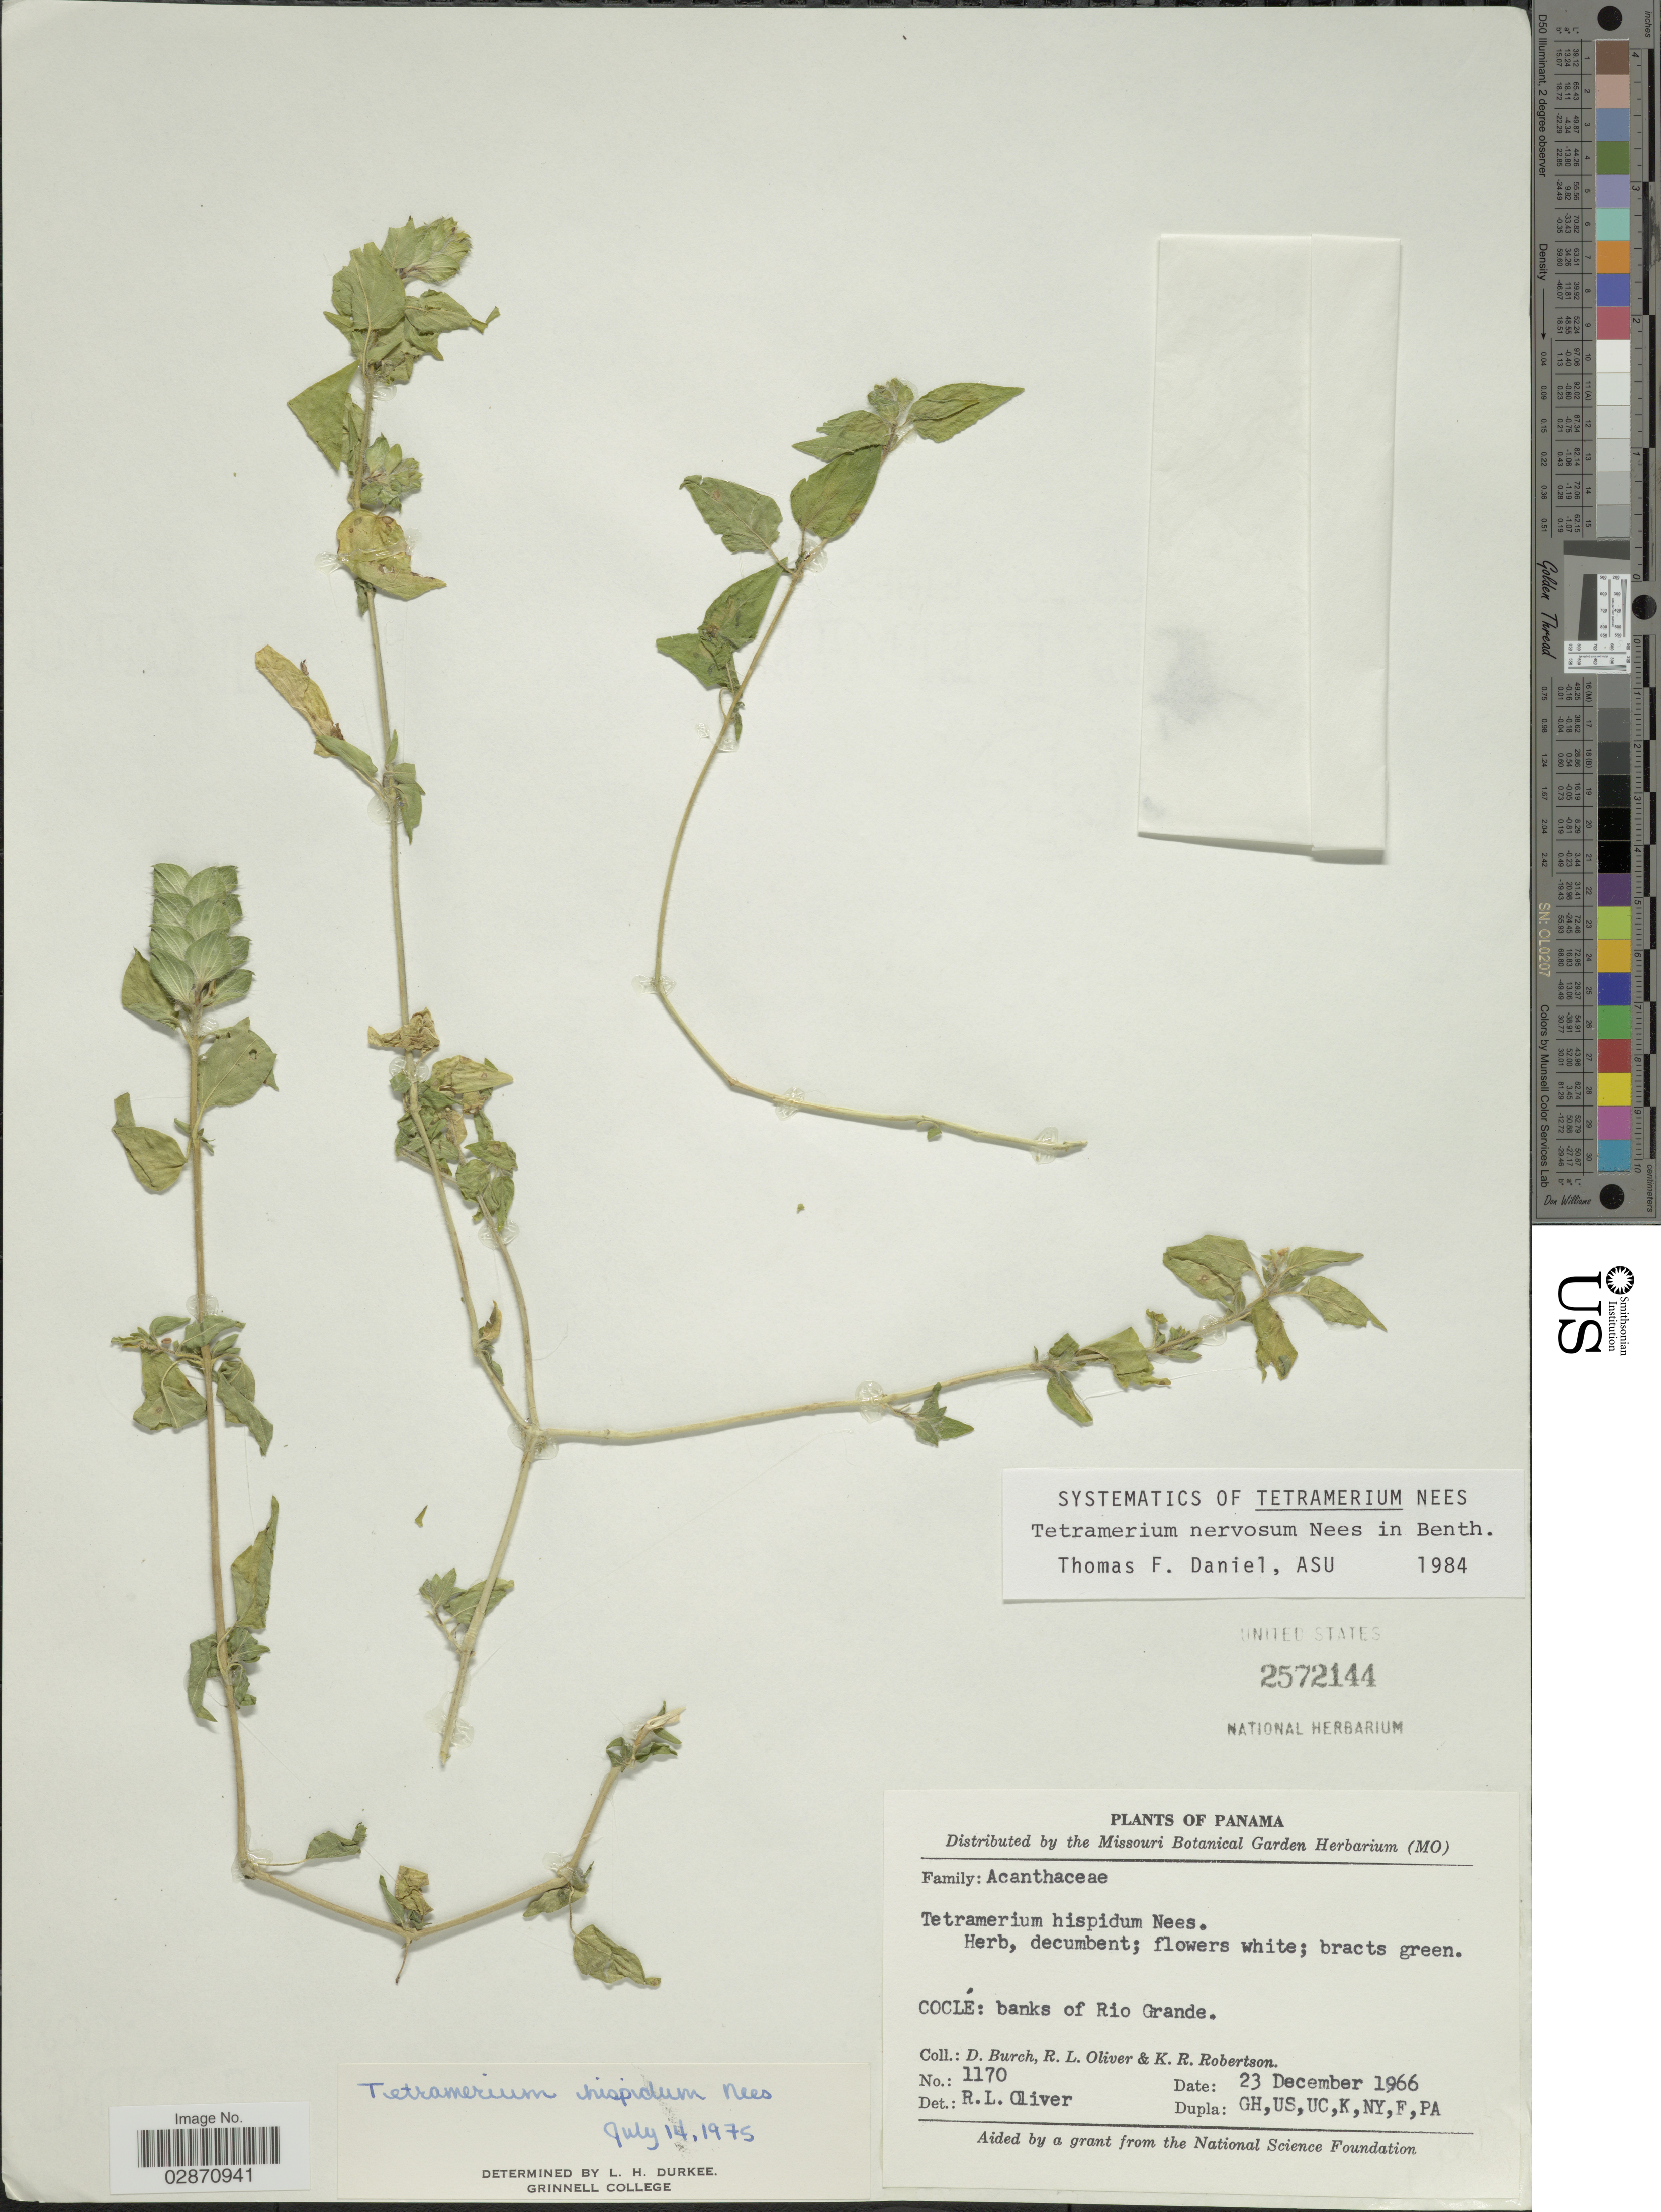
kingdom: Plantae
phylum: Tracheophyta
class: Magnoliopsida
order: Lamiales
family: Acanthaceae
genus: Tetramerium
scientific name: Tetramerium nervosum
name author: Nees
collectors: D. Burch, R. Oliver & K. Robertson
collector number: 1170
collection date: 1966-12-23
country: Panama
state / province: Coclé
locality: Banks of Rio Grande.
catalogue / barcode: US 2572144